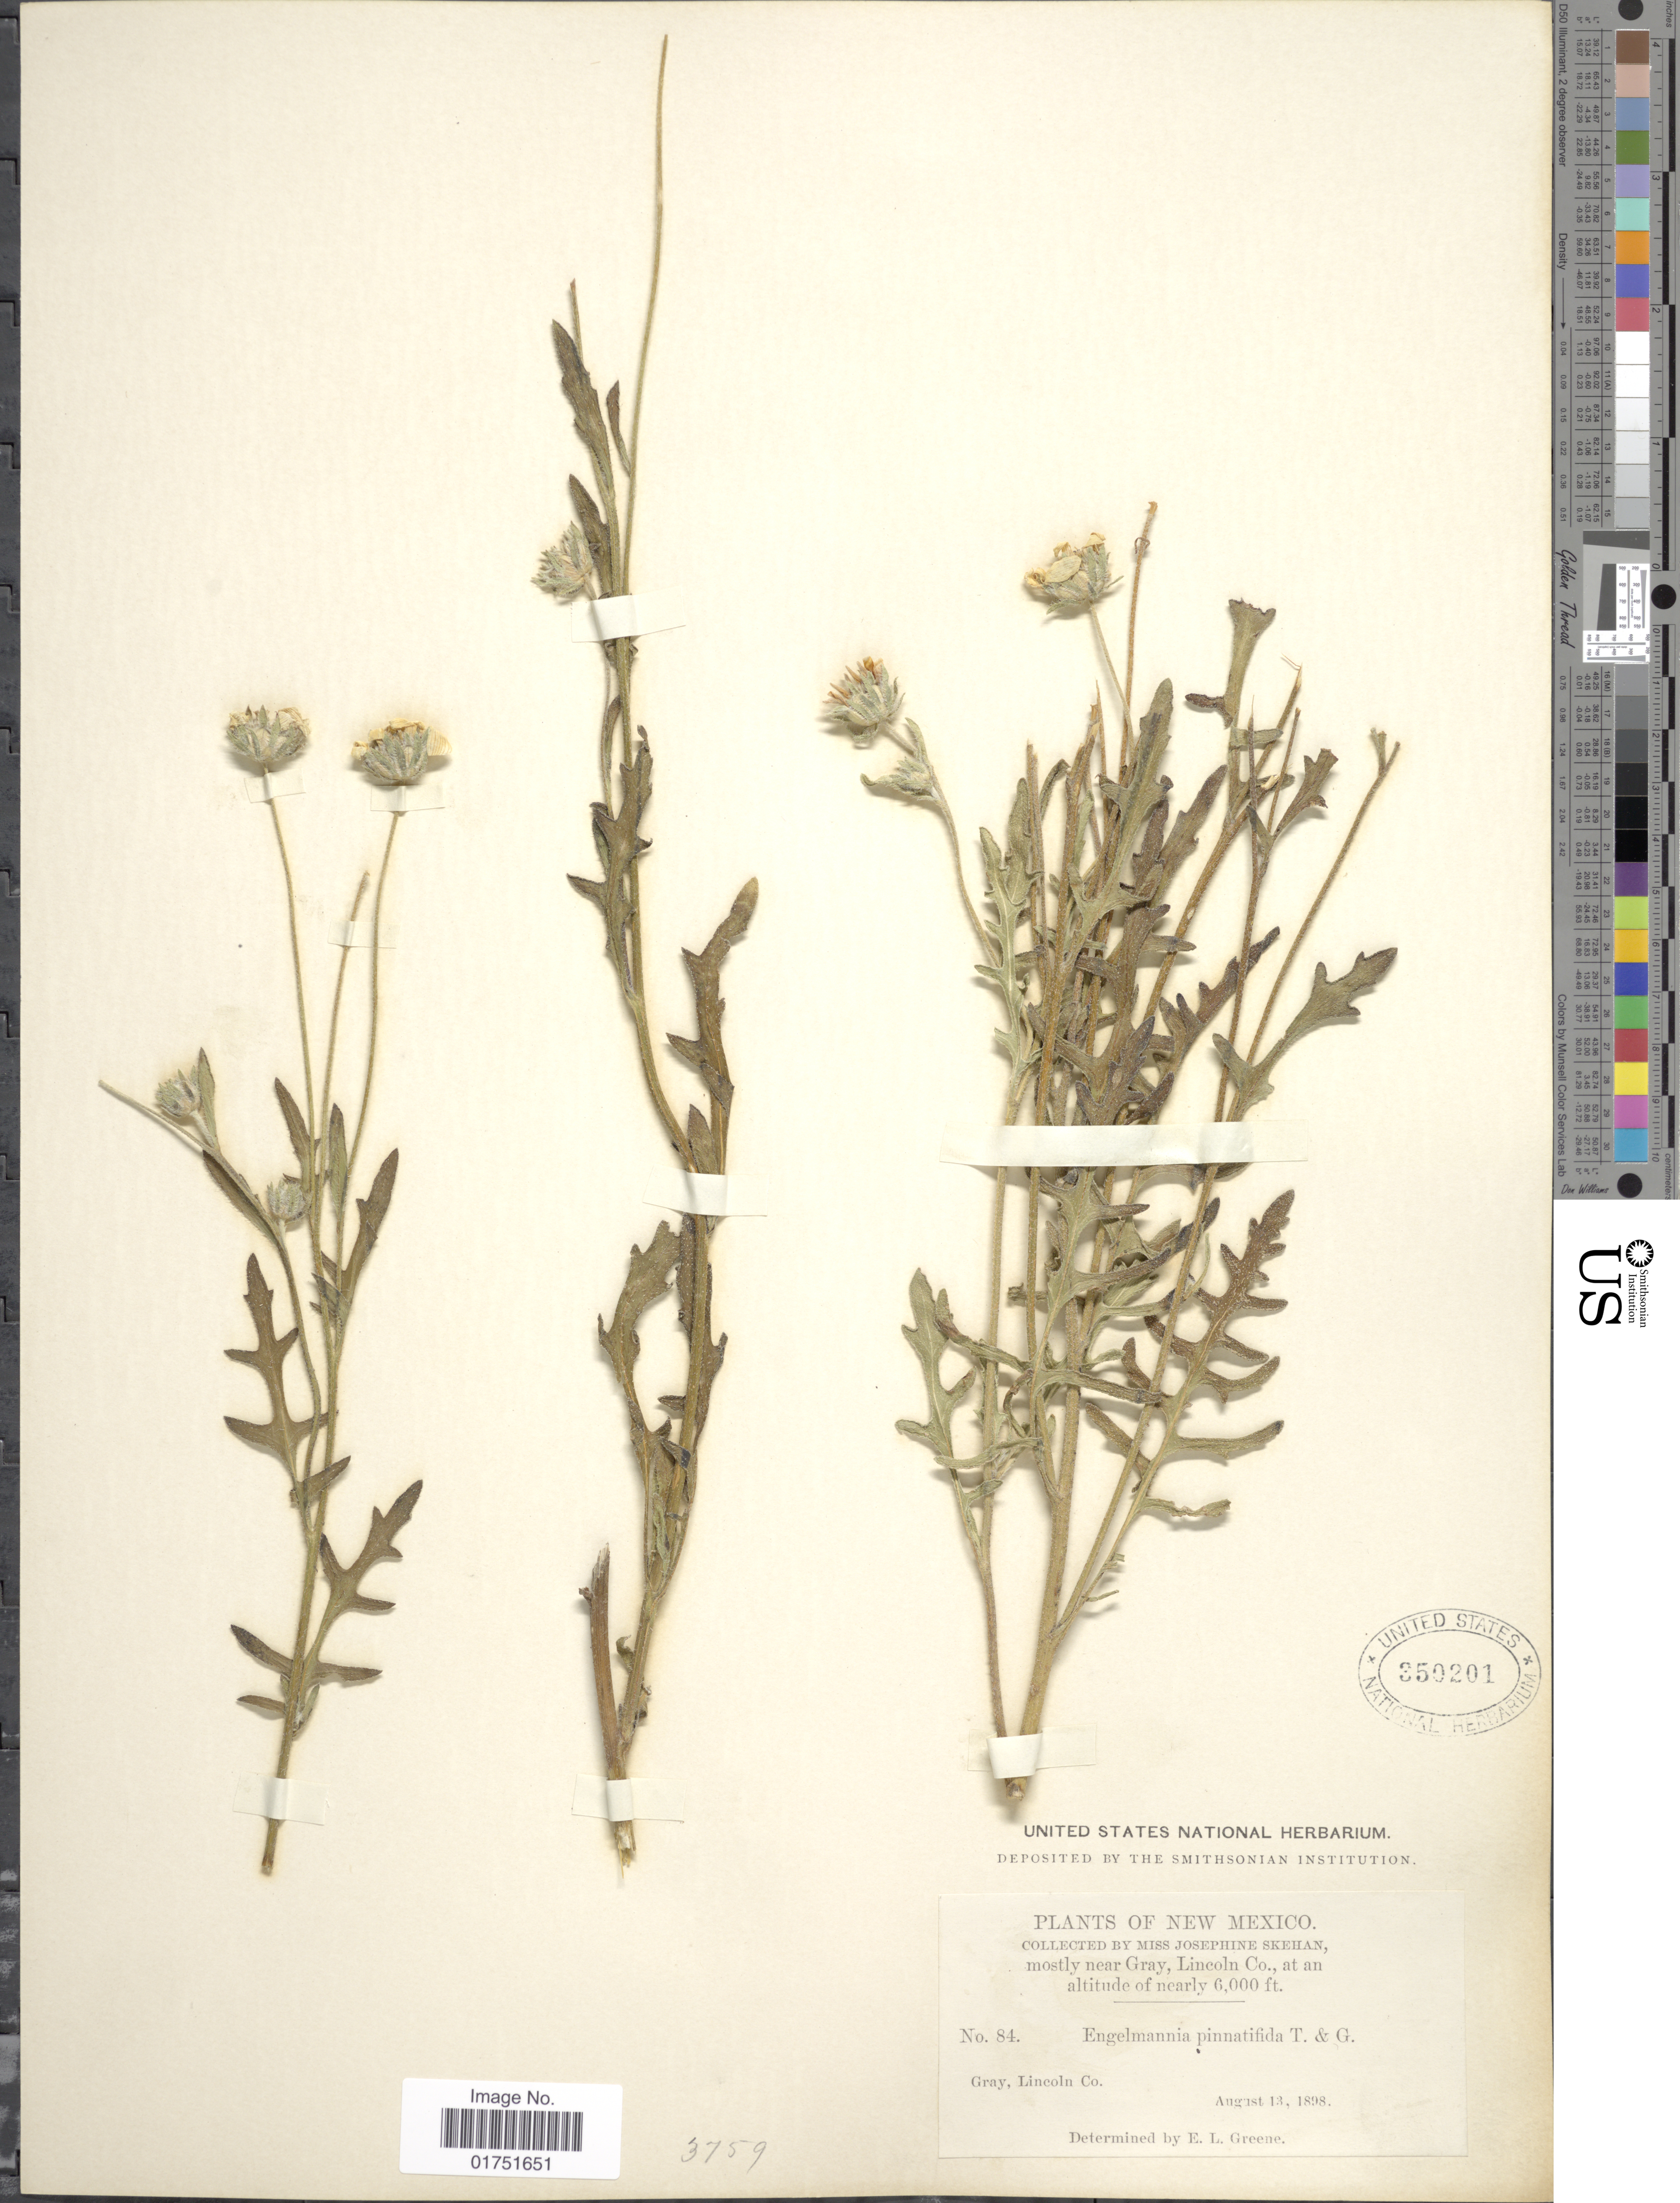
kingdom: Plantae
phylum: Tracheophyta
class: Magnoliopsida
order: Asterales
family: Asteraceae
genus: Engelmannia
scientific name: Engelmannia pinnatifida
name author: Torr. & A. Gray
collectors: J. Skehan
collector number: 84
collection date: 1898-08-13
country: United States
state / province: New Mexico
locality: Near Gray, Lincoln Co.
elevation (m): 1829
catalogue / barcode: US 350201